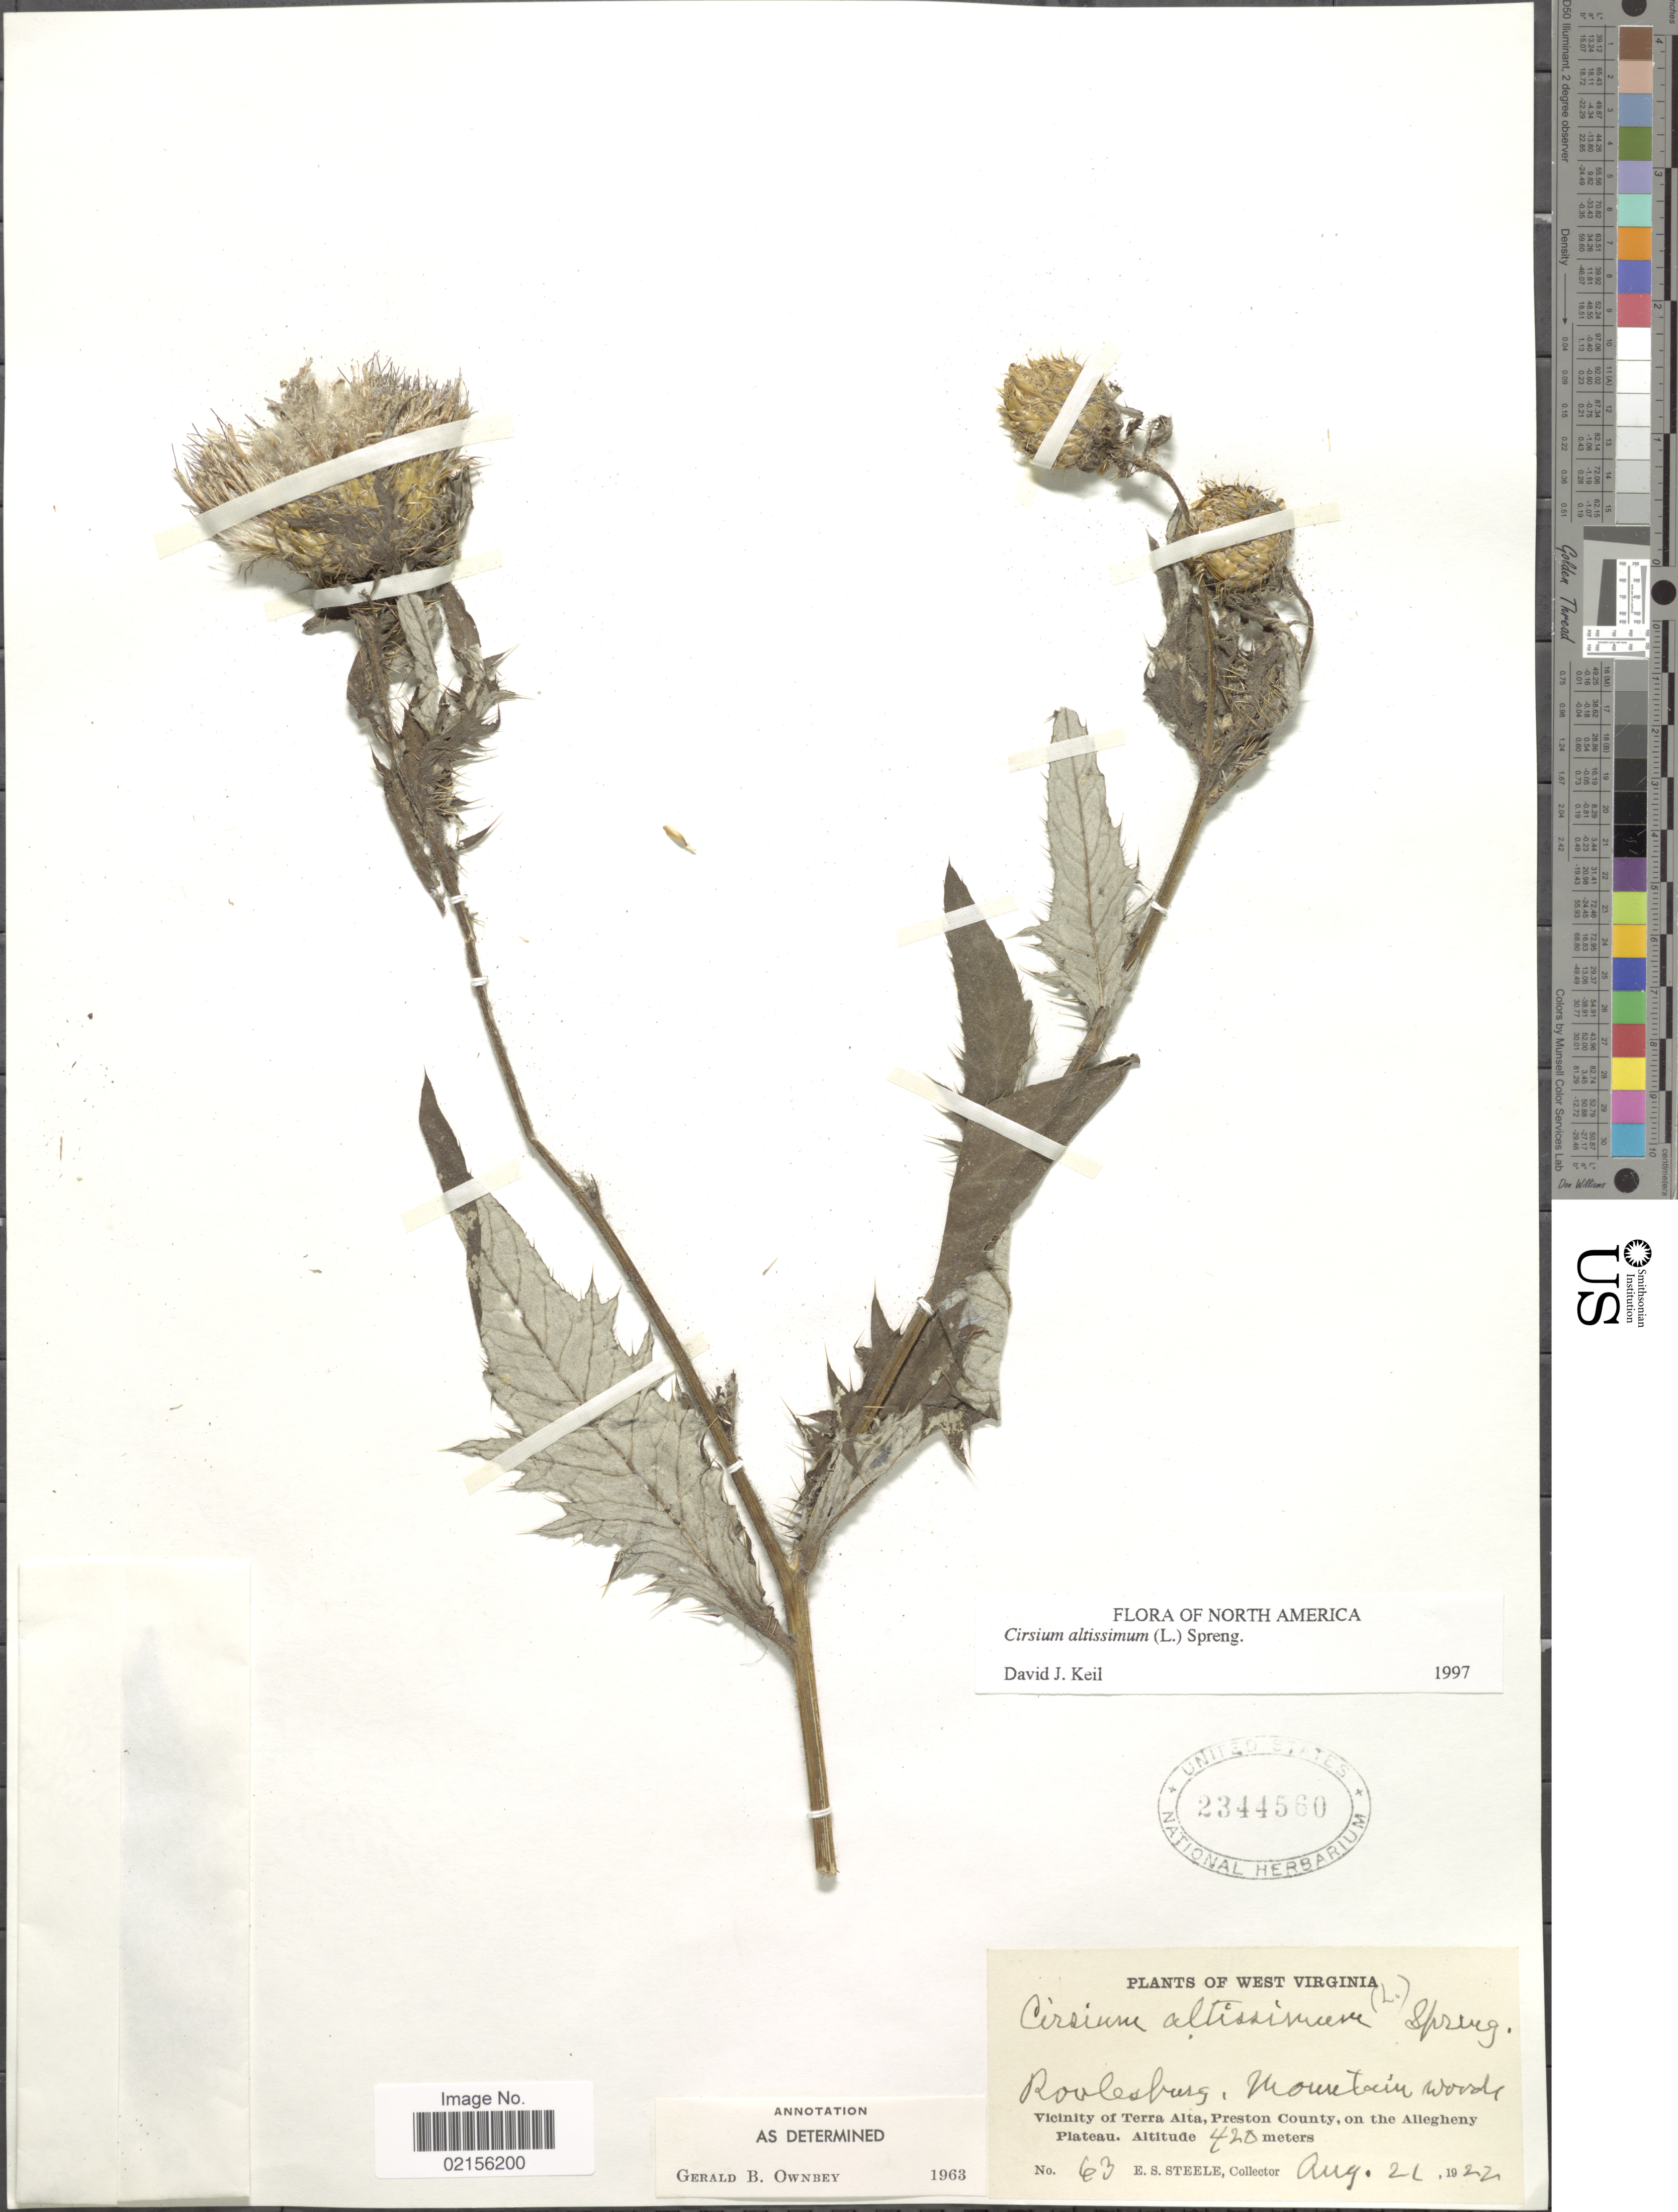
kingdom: Plantae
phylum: Tracheophyta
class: Magnoliopsida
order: Asterales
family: Asteraceae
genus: Cirsium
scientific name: Cirsium altissimum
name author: (L.) Spreng.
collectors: E. Steele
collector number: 63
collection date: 1922-08-21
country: United States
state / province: West Virginia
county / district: Preston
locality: Rowlesburg, Mountain woods, Vicinity of Terra Alta, Preston County, on the Allegheny Plateau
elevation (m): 420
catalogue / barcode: US 2344560